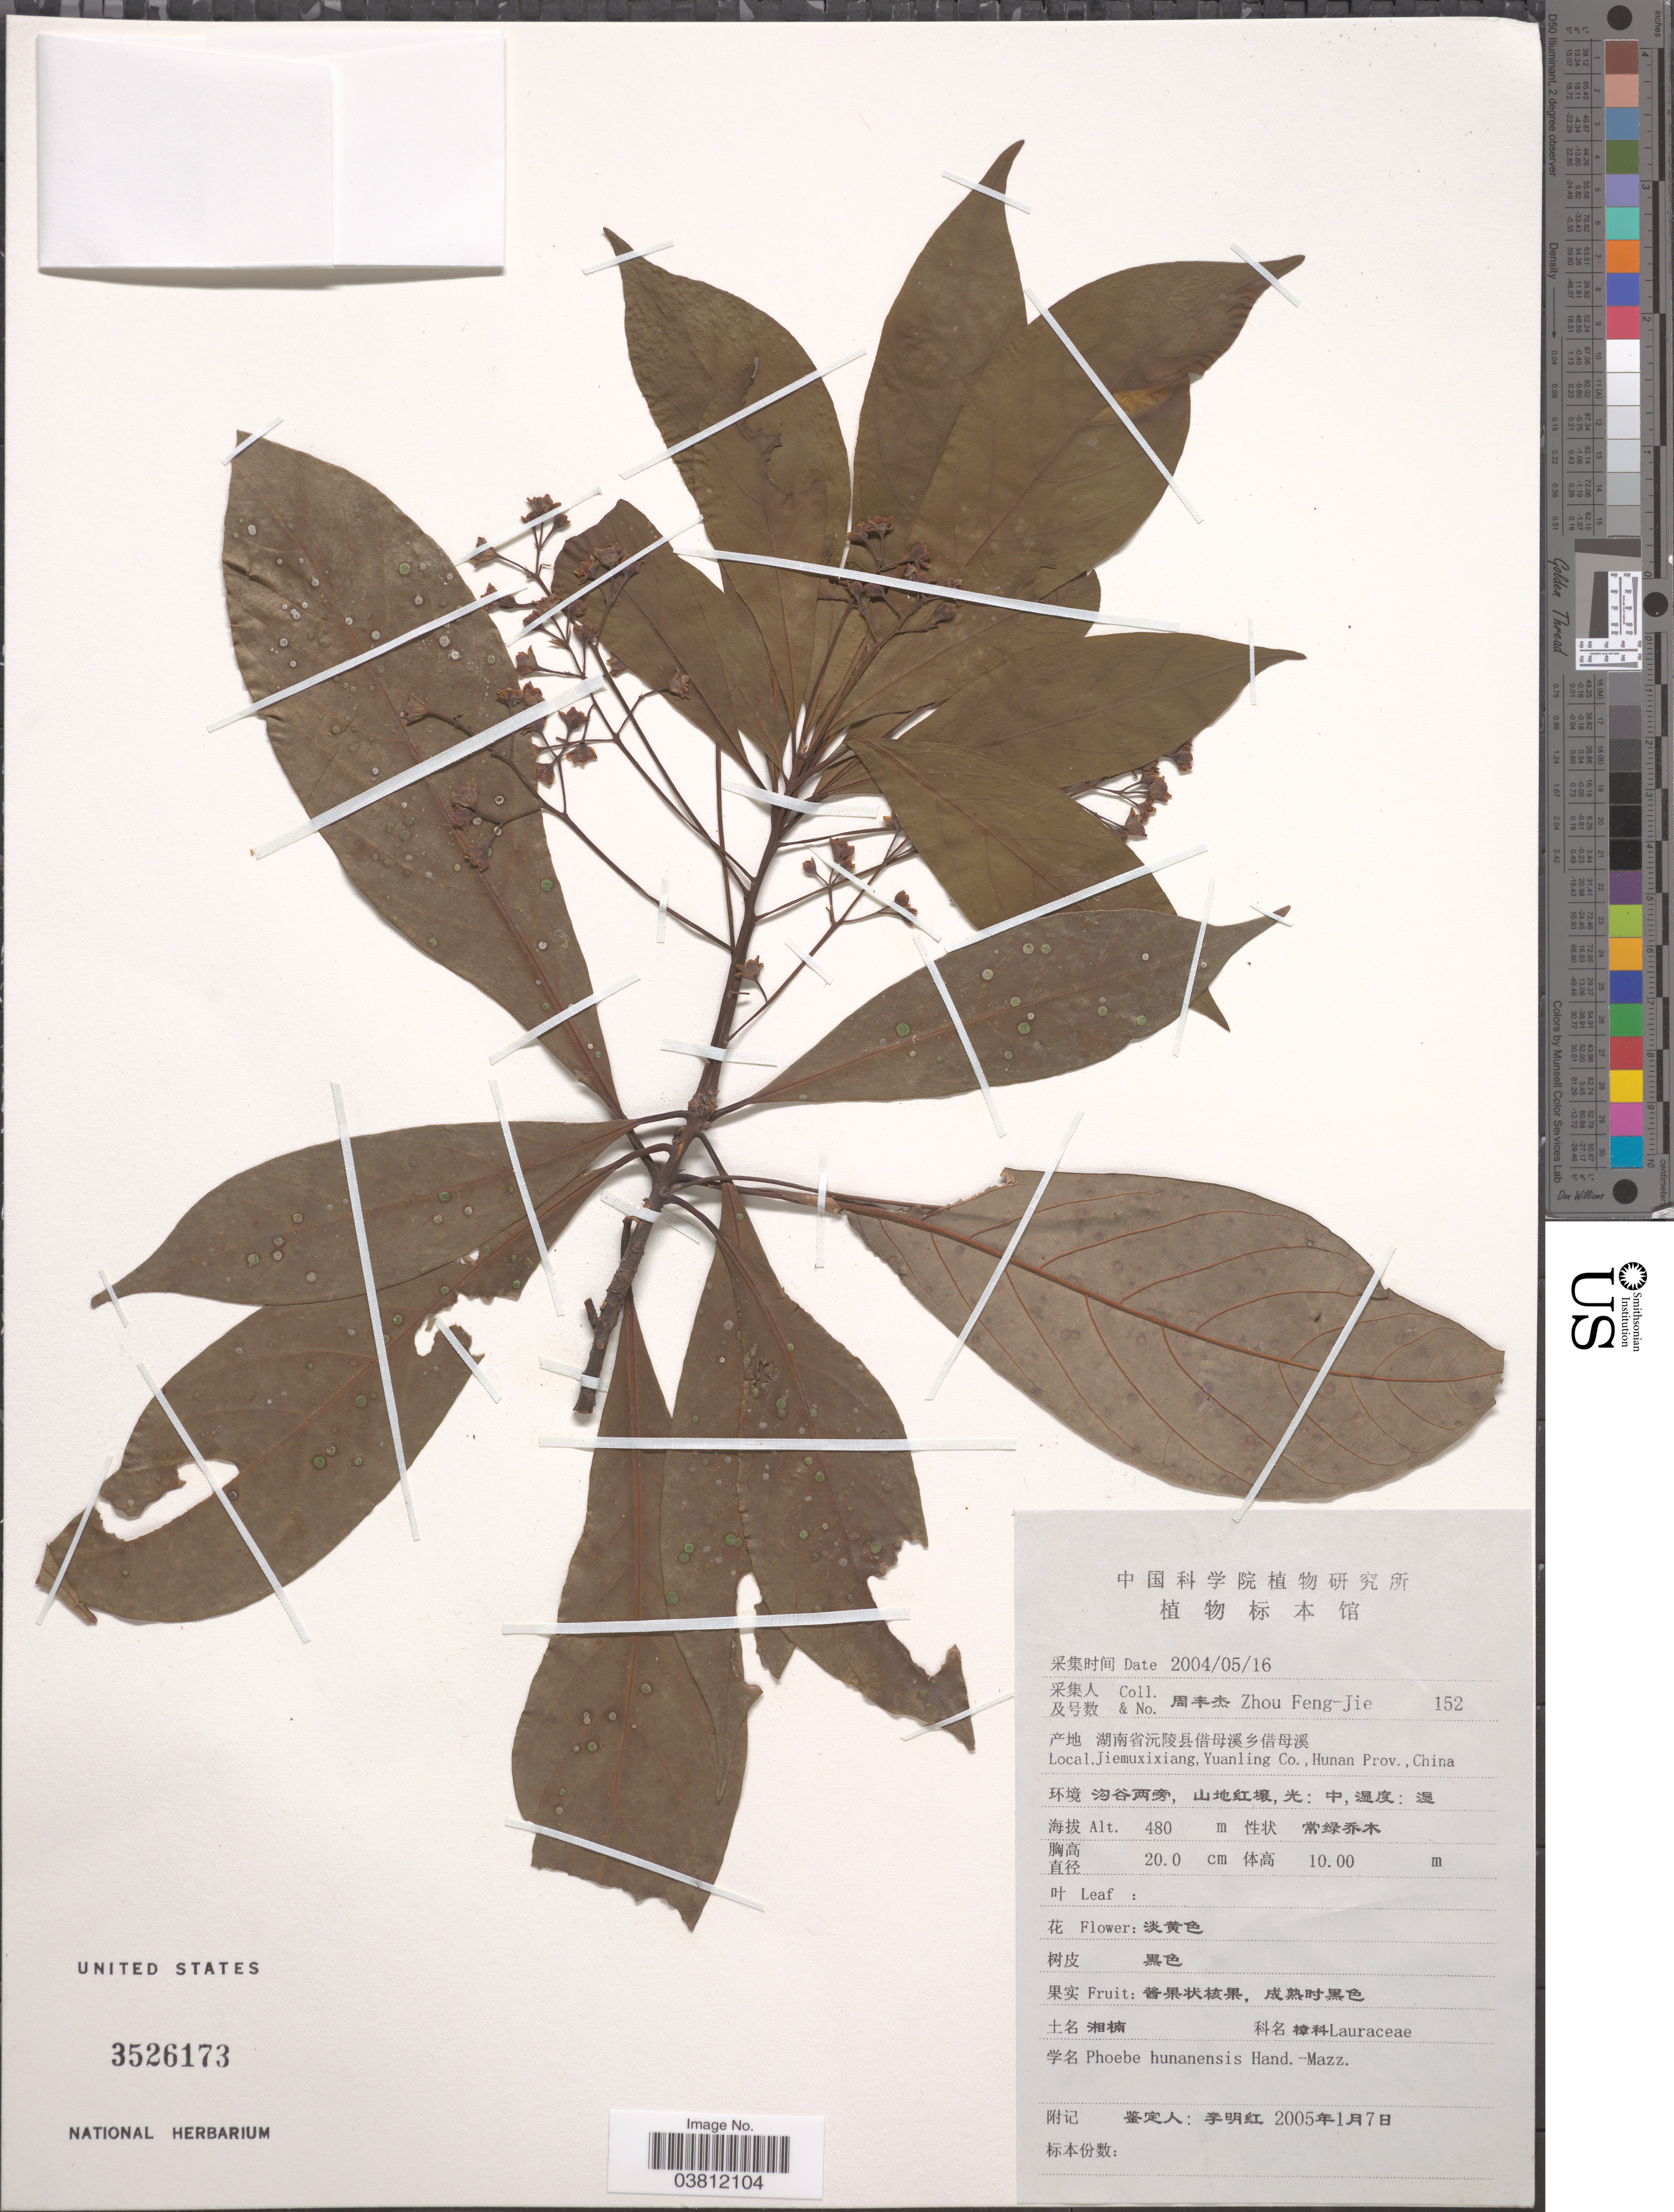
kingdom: Plantae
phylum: Tracheophyta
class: Magnoliopsida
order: Laurales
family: Lauraceae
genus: Phoebe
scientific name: Phoebe hunanensis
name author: Hand.-Mazz.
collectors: F. Zhou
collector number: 152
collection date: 2004-05-16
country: China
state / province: Hunan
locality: Jiemxixiang, Yuangling Co.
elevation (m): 480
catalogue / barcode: US 3526173